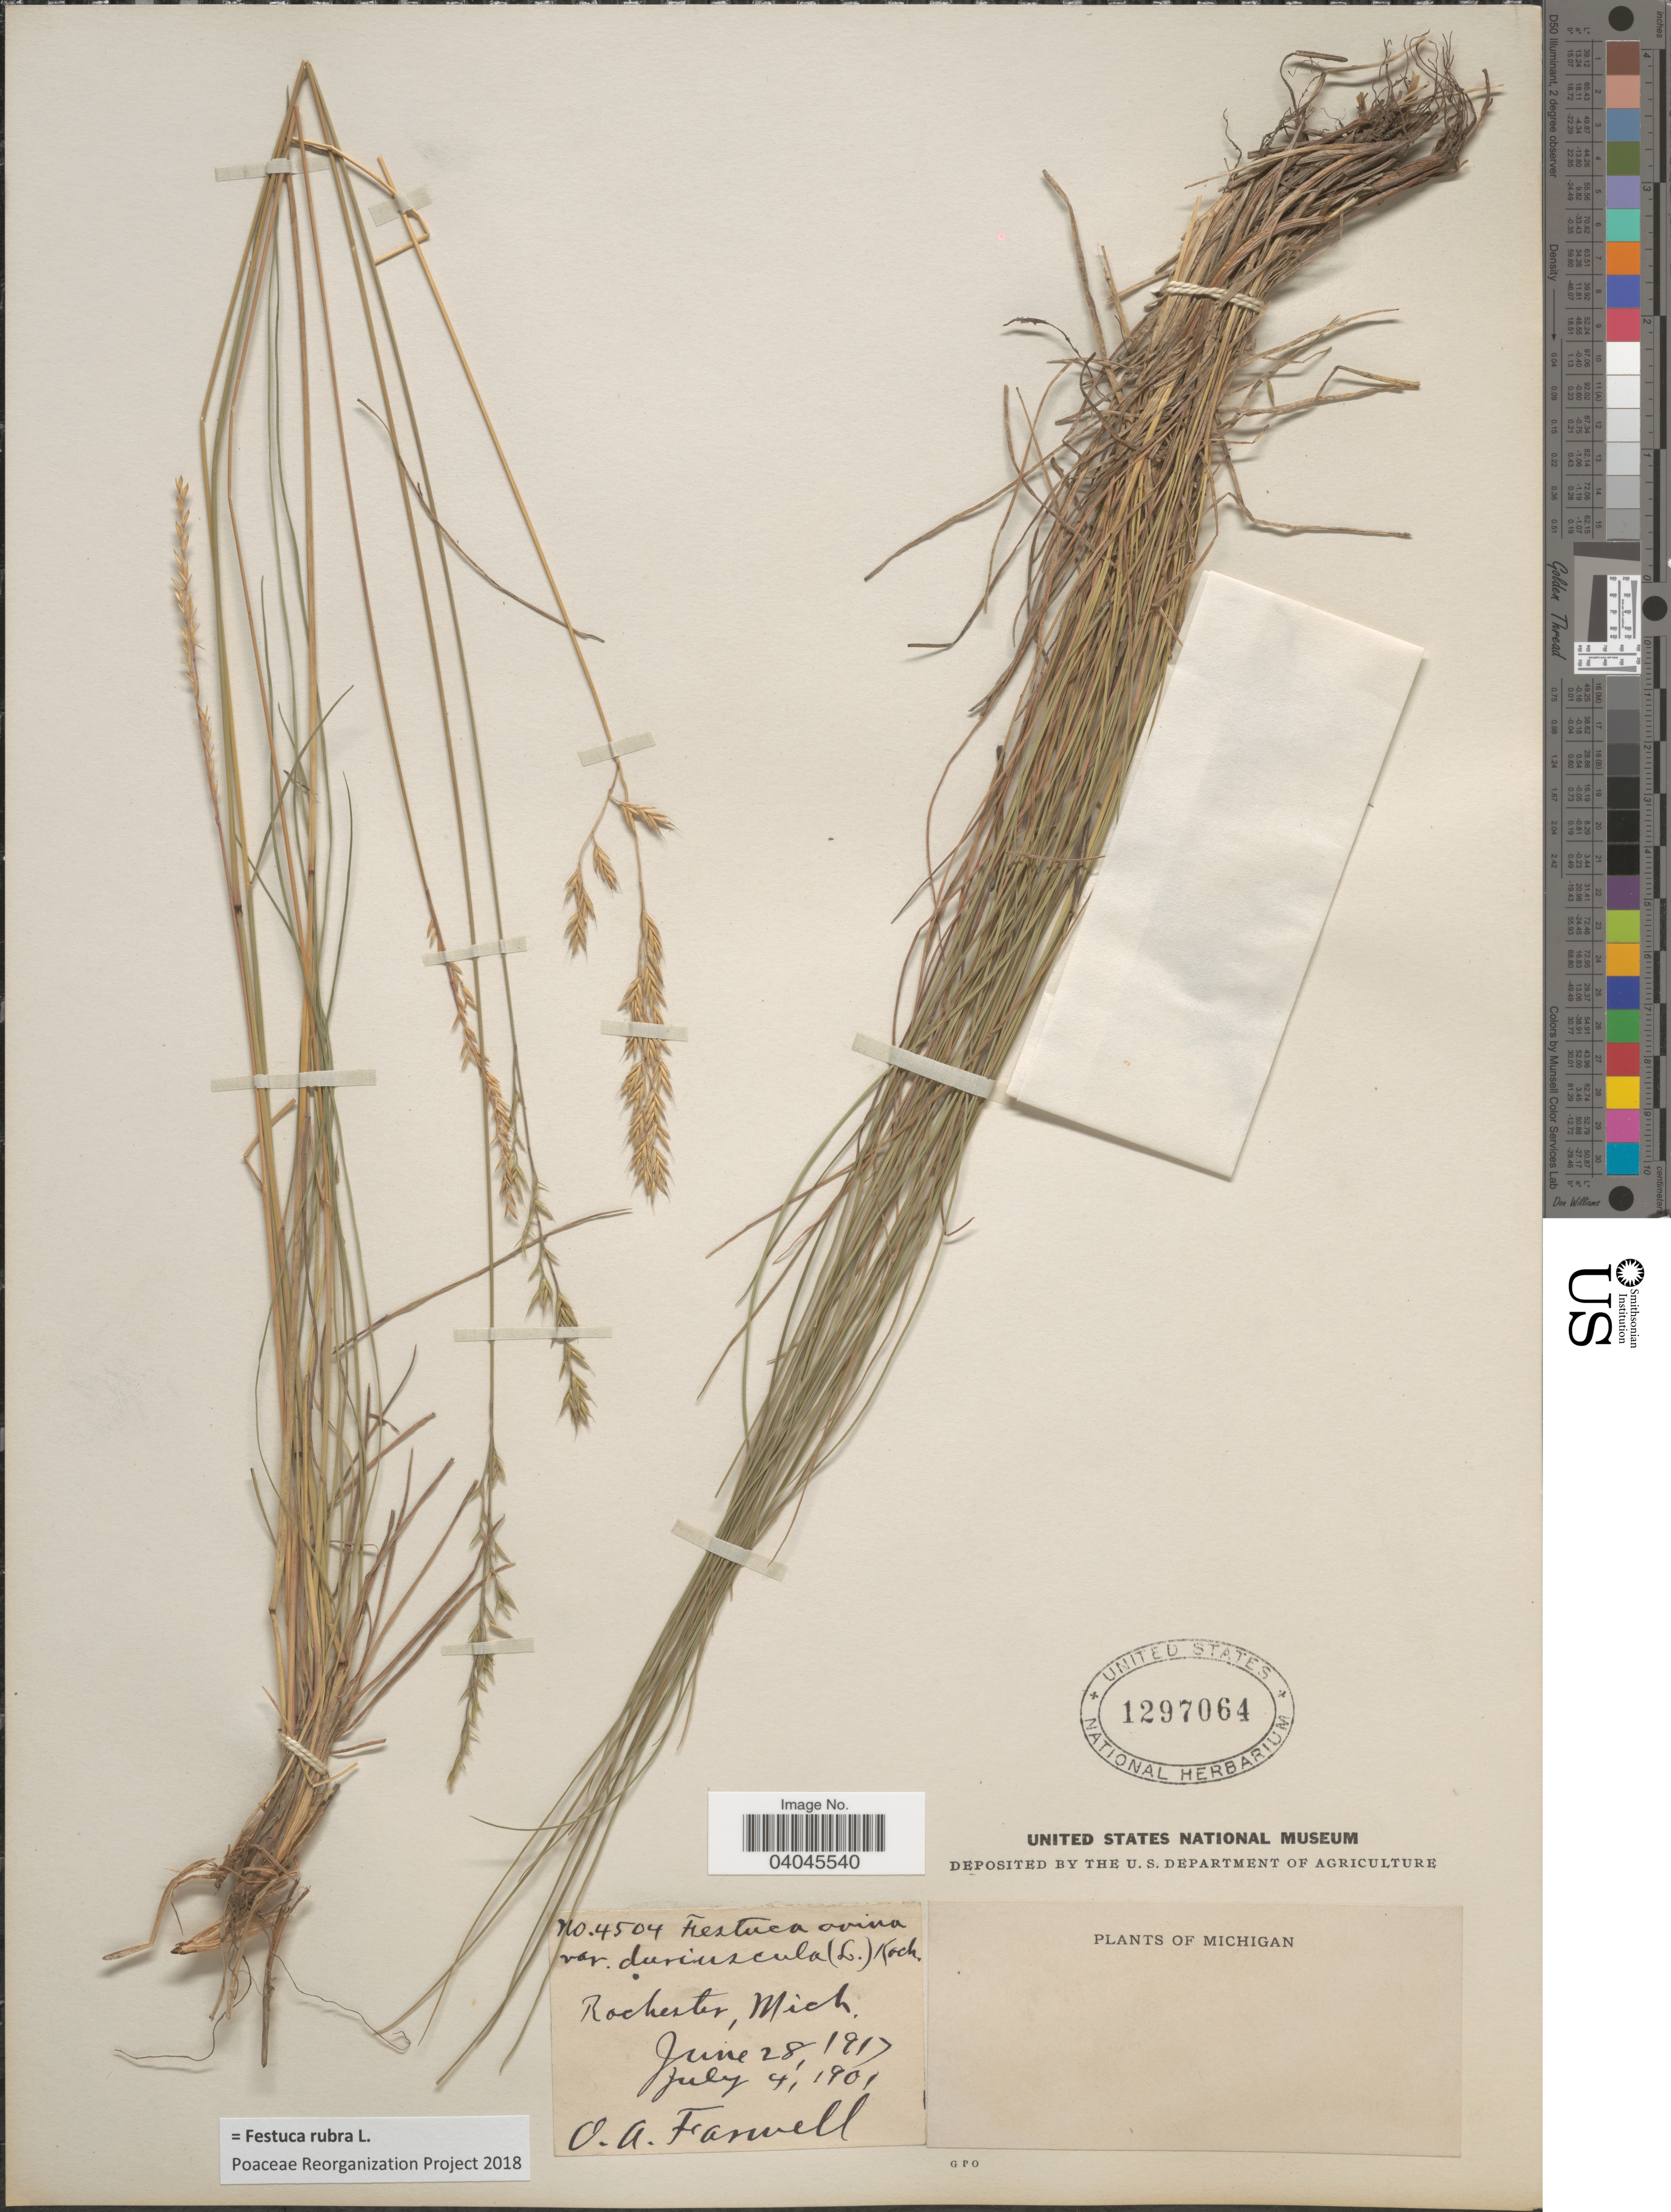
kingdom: Plantae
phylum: Tracheophyta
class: Liliopsida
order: Poales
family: Poaceae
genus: Festuca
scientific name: Festuca rubra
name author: L.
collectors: O. Farwell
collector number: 4504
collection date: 1901-07-04/1917-06-28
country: United States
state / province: Michigan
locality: Rochester.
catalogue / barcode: US 1297064